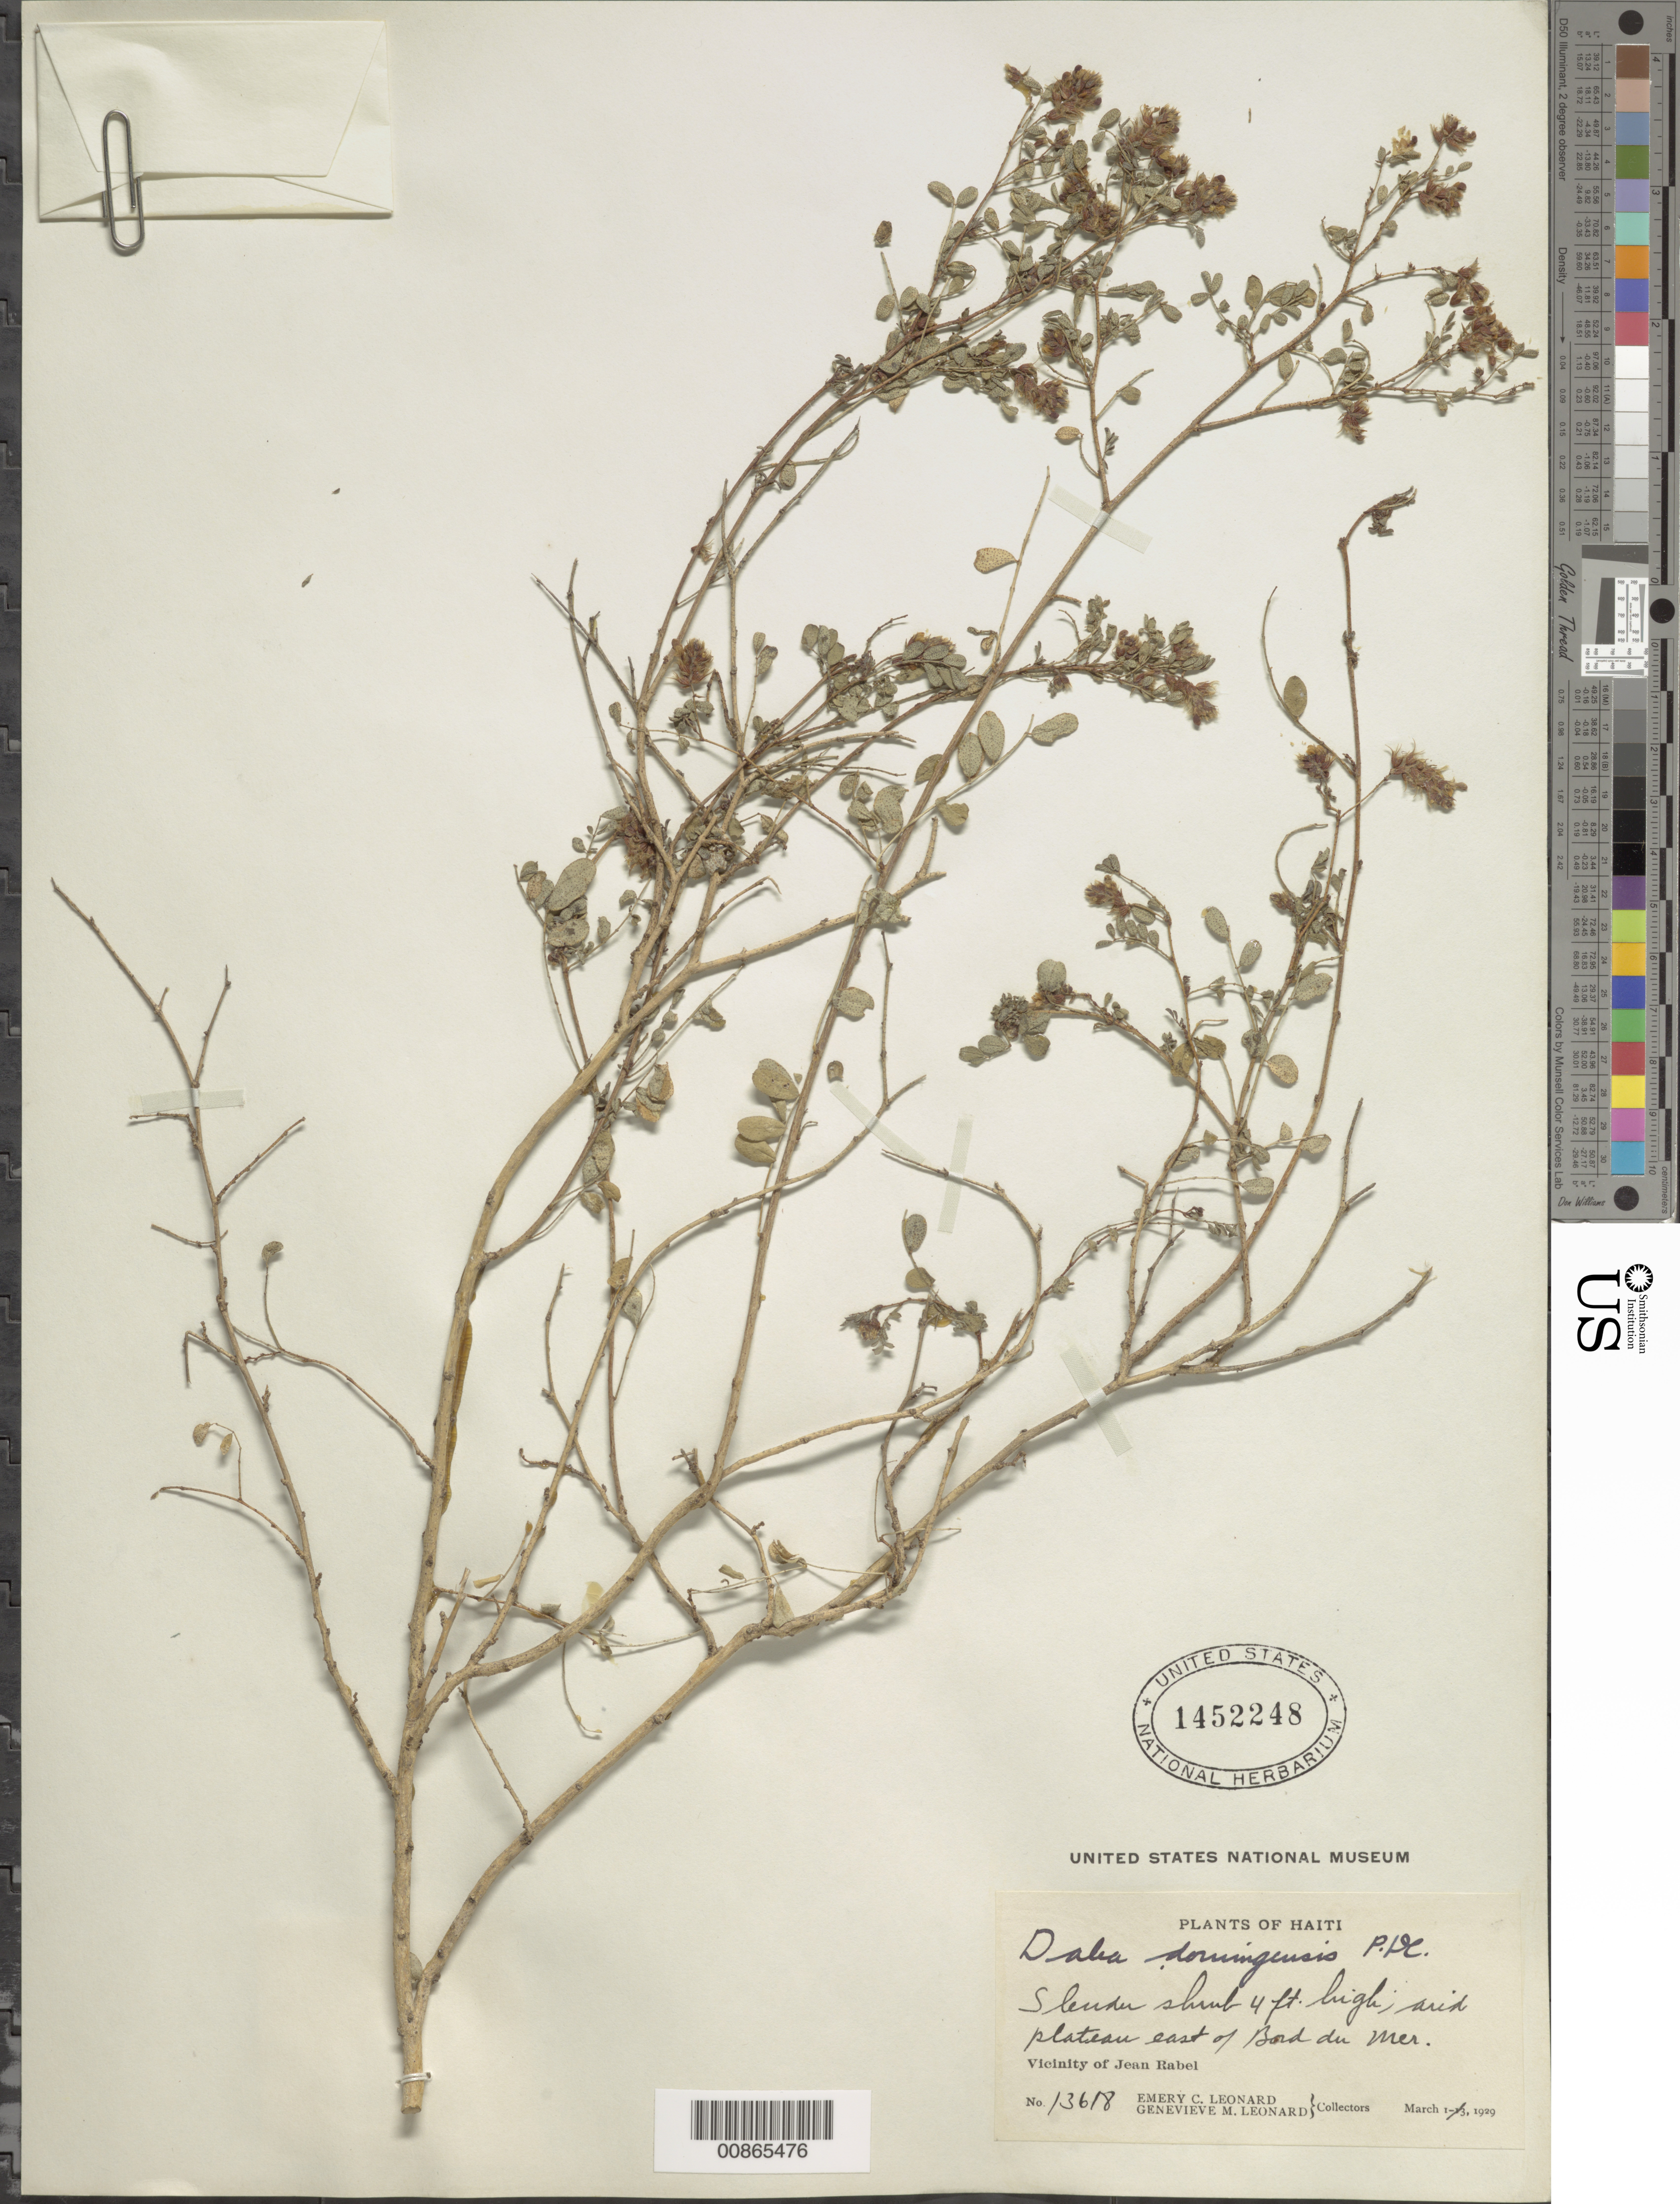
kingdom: Plantae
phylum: Tracheophyta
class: Magnoliopsida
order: Fabales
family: Fabaceae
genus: Dalea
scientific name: Dalea carthagenensis var. carthagenensis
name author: (Jacq.) J.F. Macbr.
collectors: E. C. Leonard & G. M. Leonard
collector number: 13618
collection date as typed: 01 Mar 1929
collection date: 1929-03-01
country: Haiti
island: Hispaniola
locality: Vicinity of Jean Rabel, east of Bord du Mer.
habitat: Arid plateau.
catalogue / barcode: US 1452248